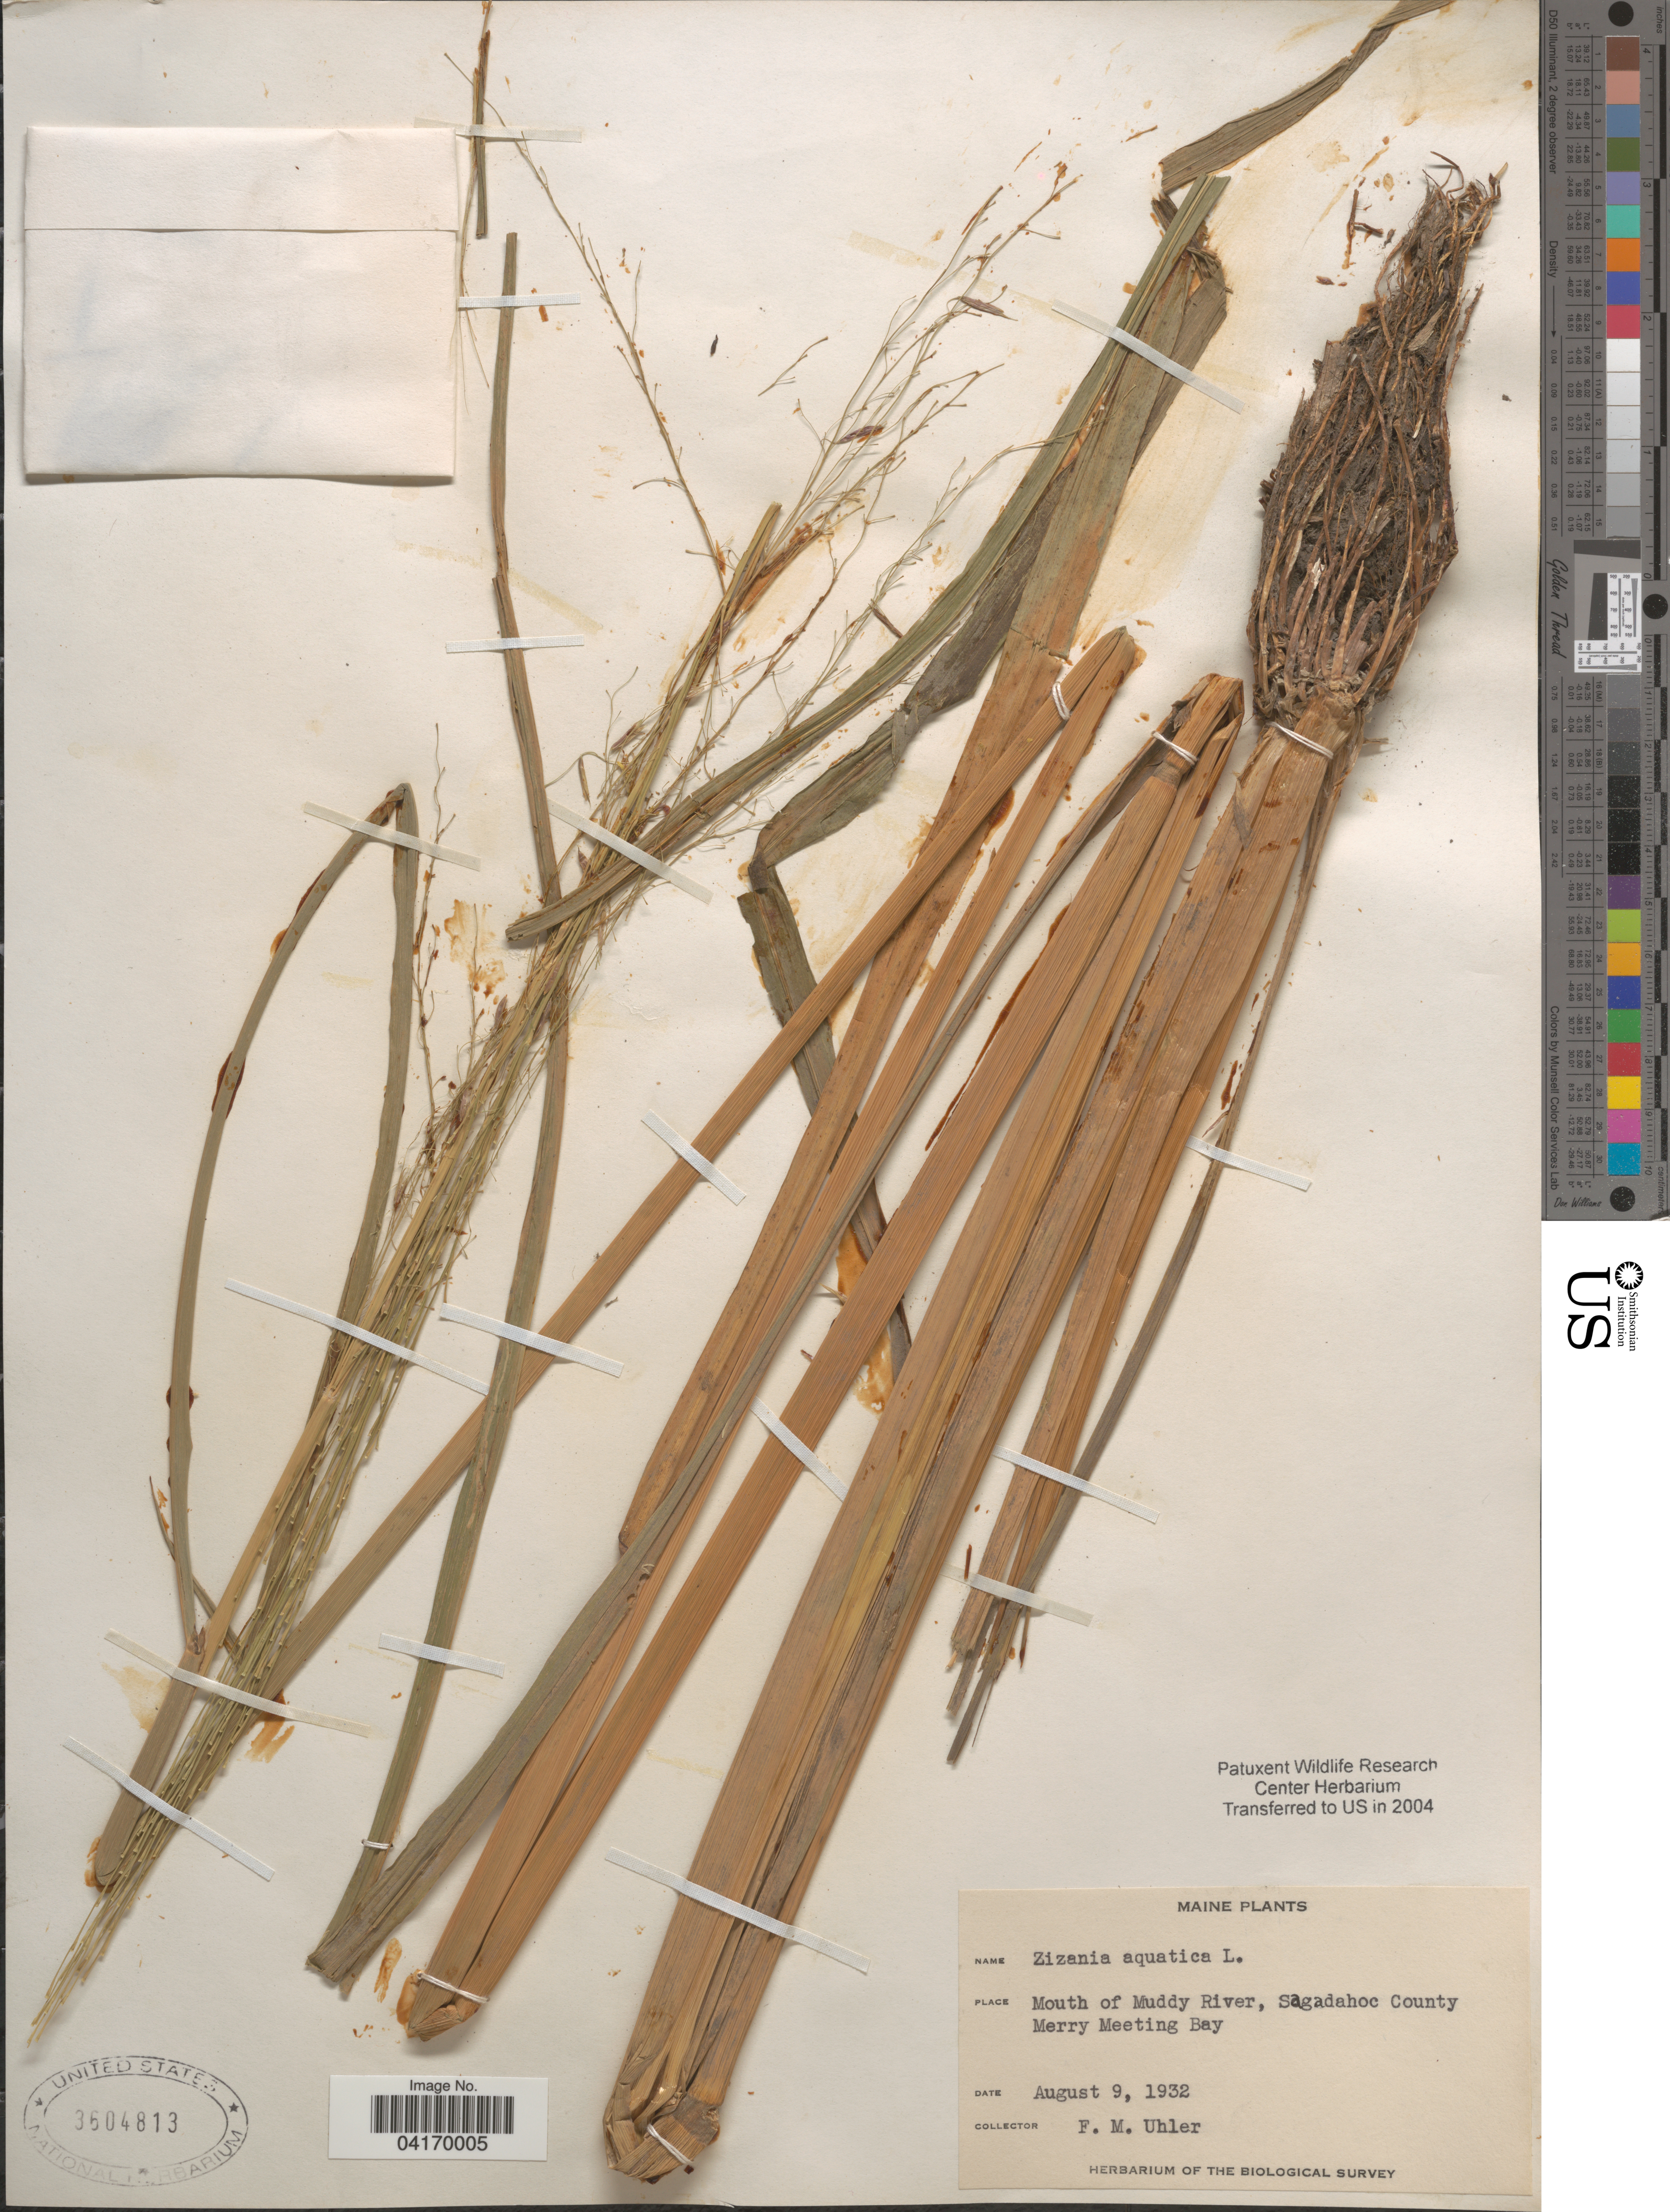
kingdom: Plantae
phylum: Tracheophyta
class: Liliopsida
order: Poales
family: Poaceae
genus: Zizania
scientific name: Zizania aquatica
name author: L.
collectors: F. M. Uhler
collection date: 1932-08-09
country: United States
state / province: Maine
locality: Mouth of Muddy River, Sagadahoc County. Merry Meeting Bay. The Biological Survey.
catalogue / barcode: US 3604813